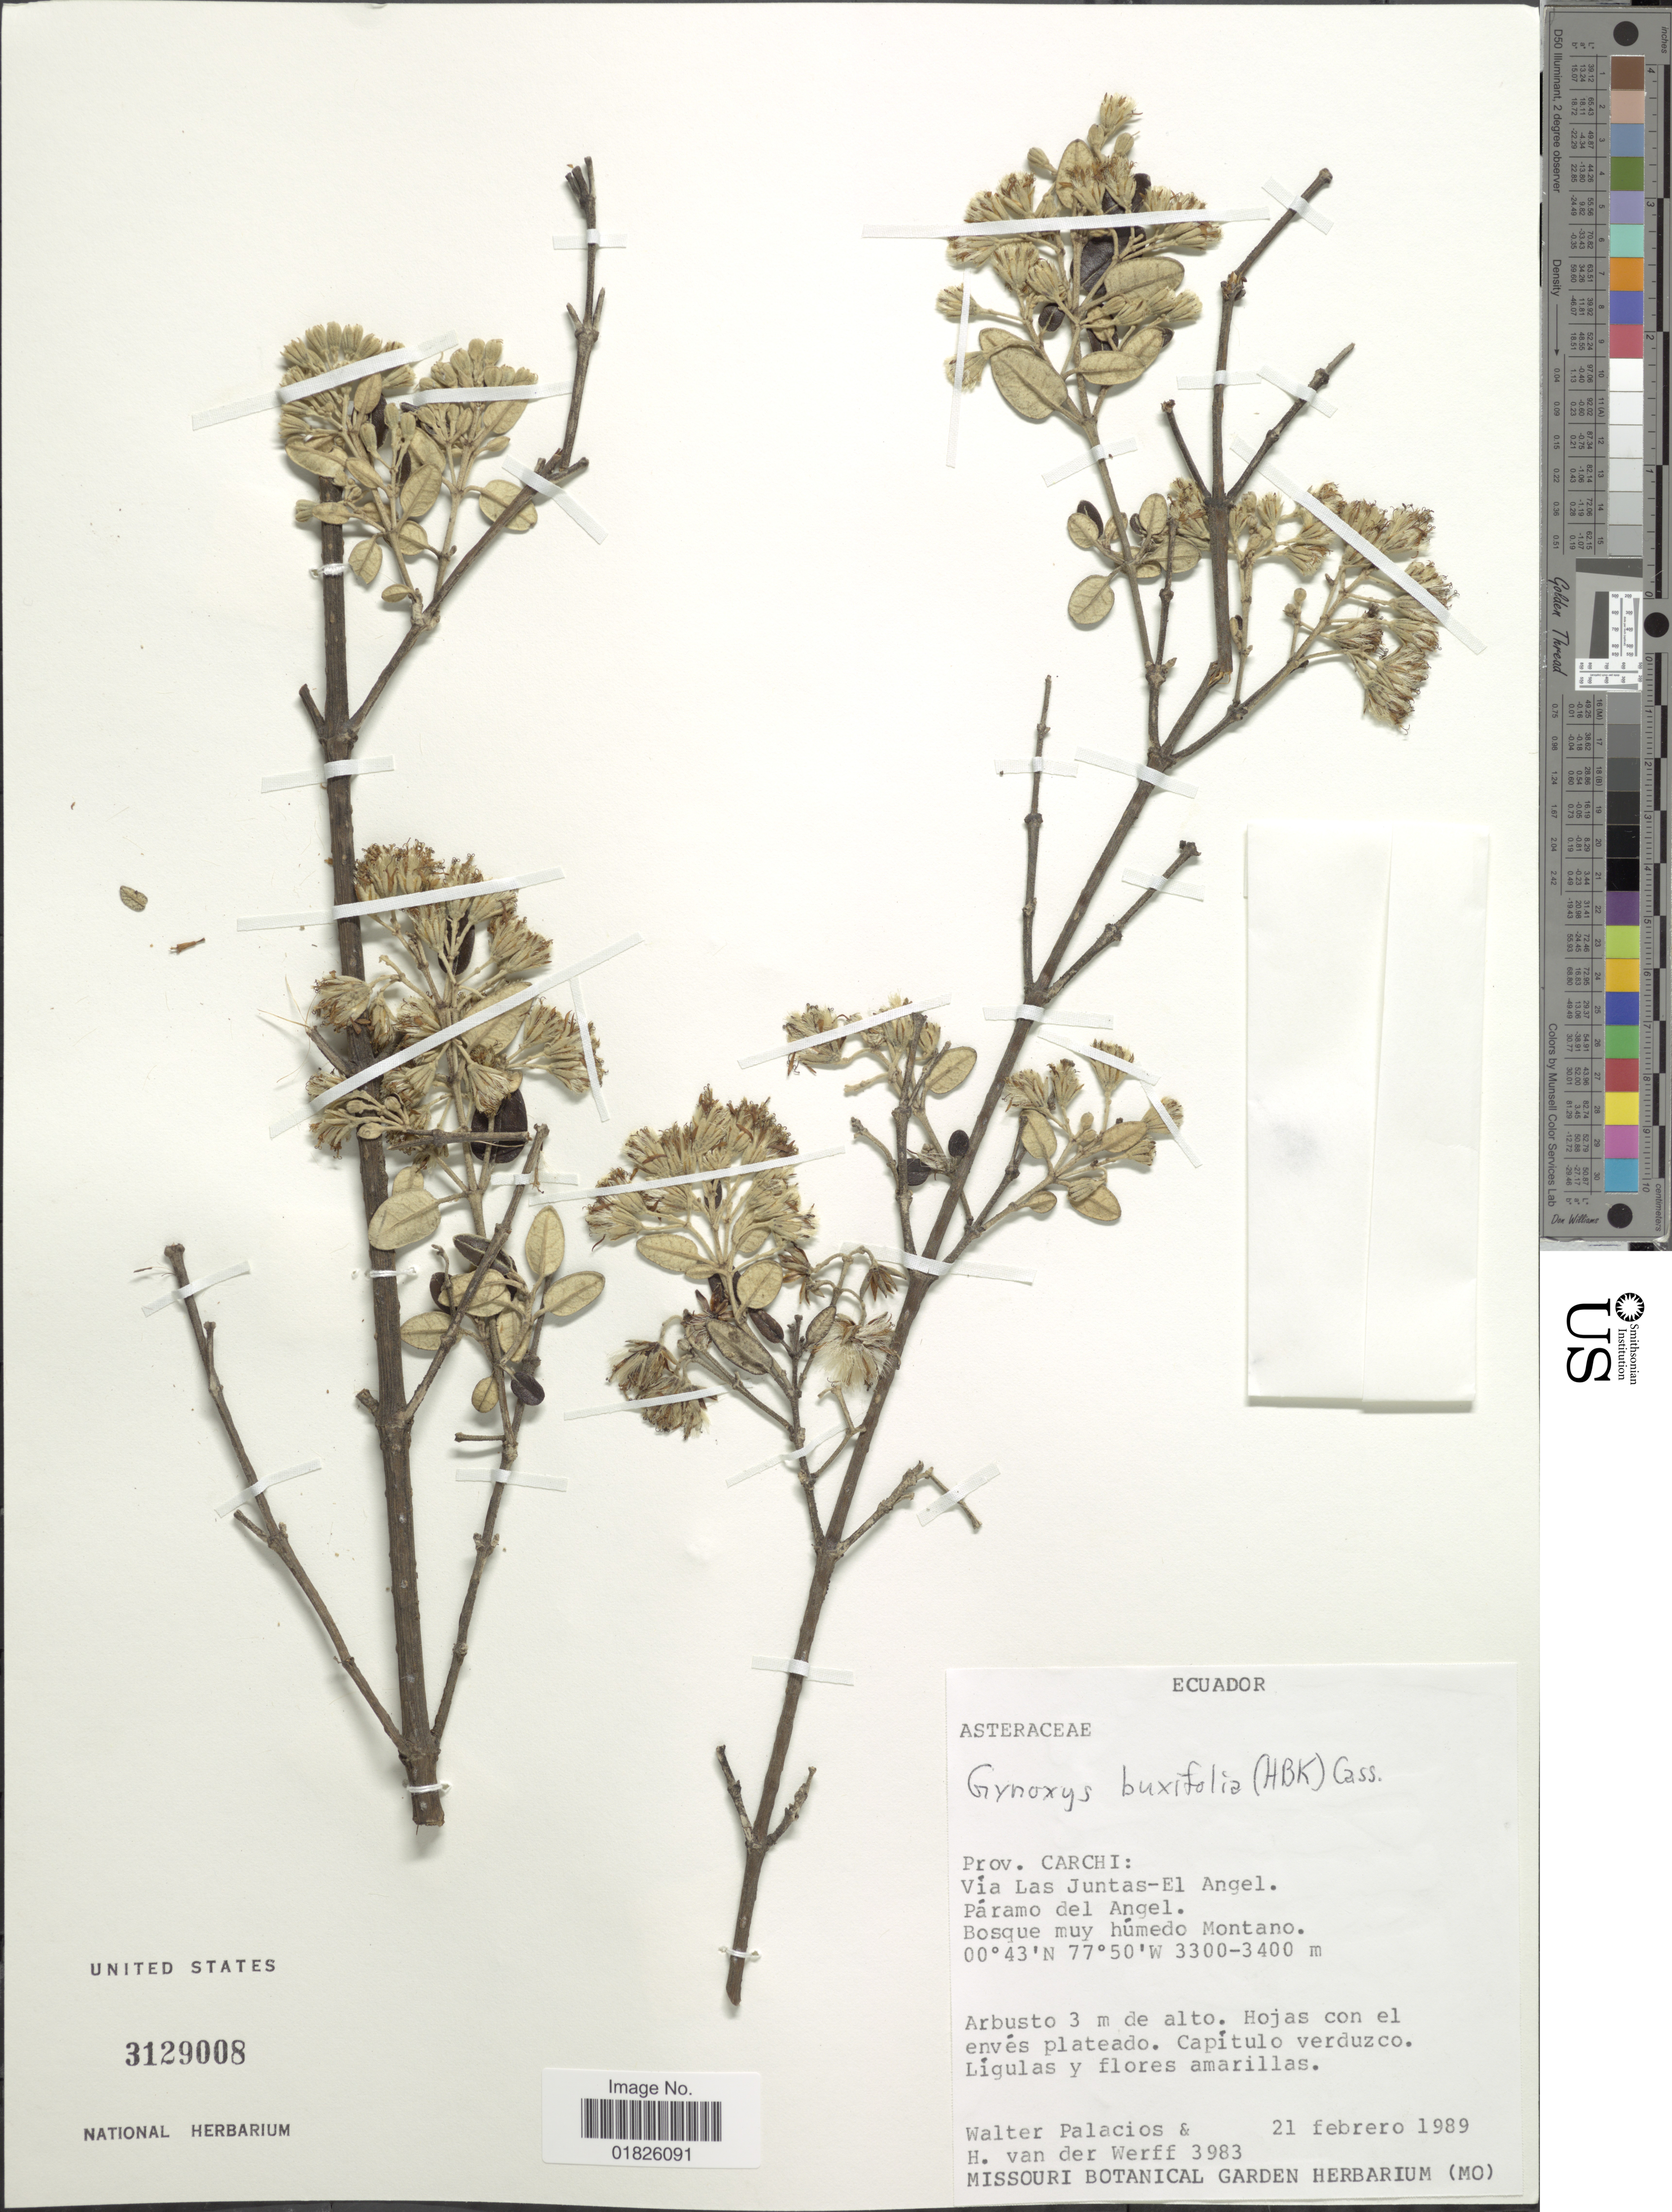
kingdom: Plantae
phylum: Tracheophyta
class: Magnoliopsida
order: Asterales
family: Asteraceae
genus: Gynoxys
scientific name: Gynoxys buxifolia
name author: (Kunth) Cass.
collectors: W. Palacios & H. van der Werff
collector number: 3983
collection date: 1989-02-21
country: Ecuador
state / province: Carchi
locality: Via Las Juntas-El Angel. paramo del Angel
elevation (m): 3300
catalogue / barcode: US 3129008